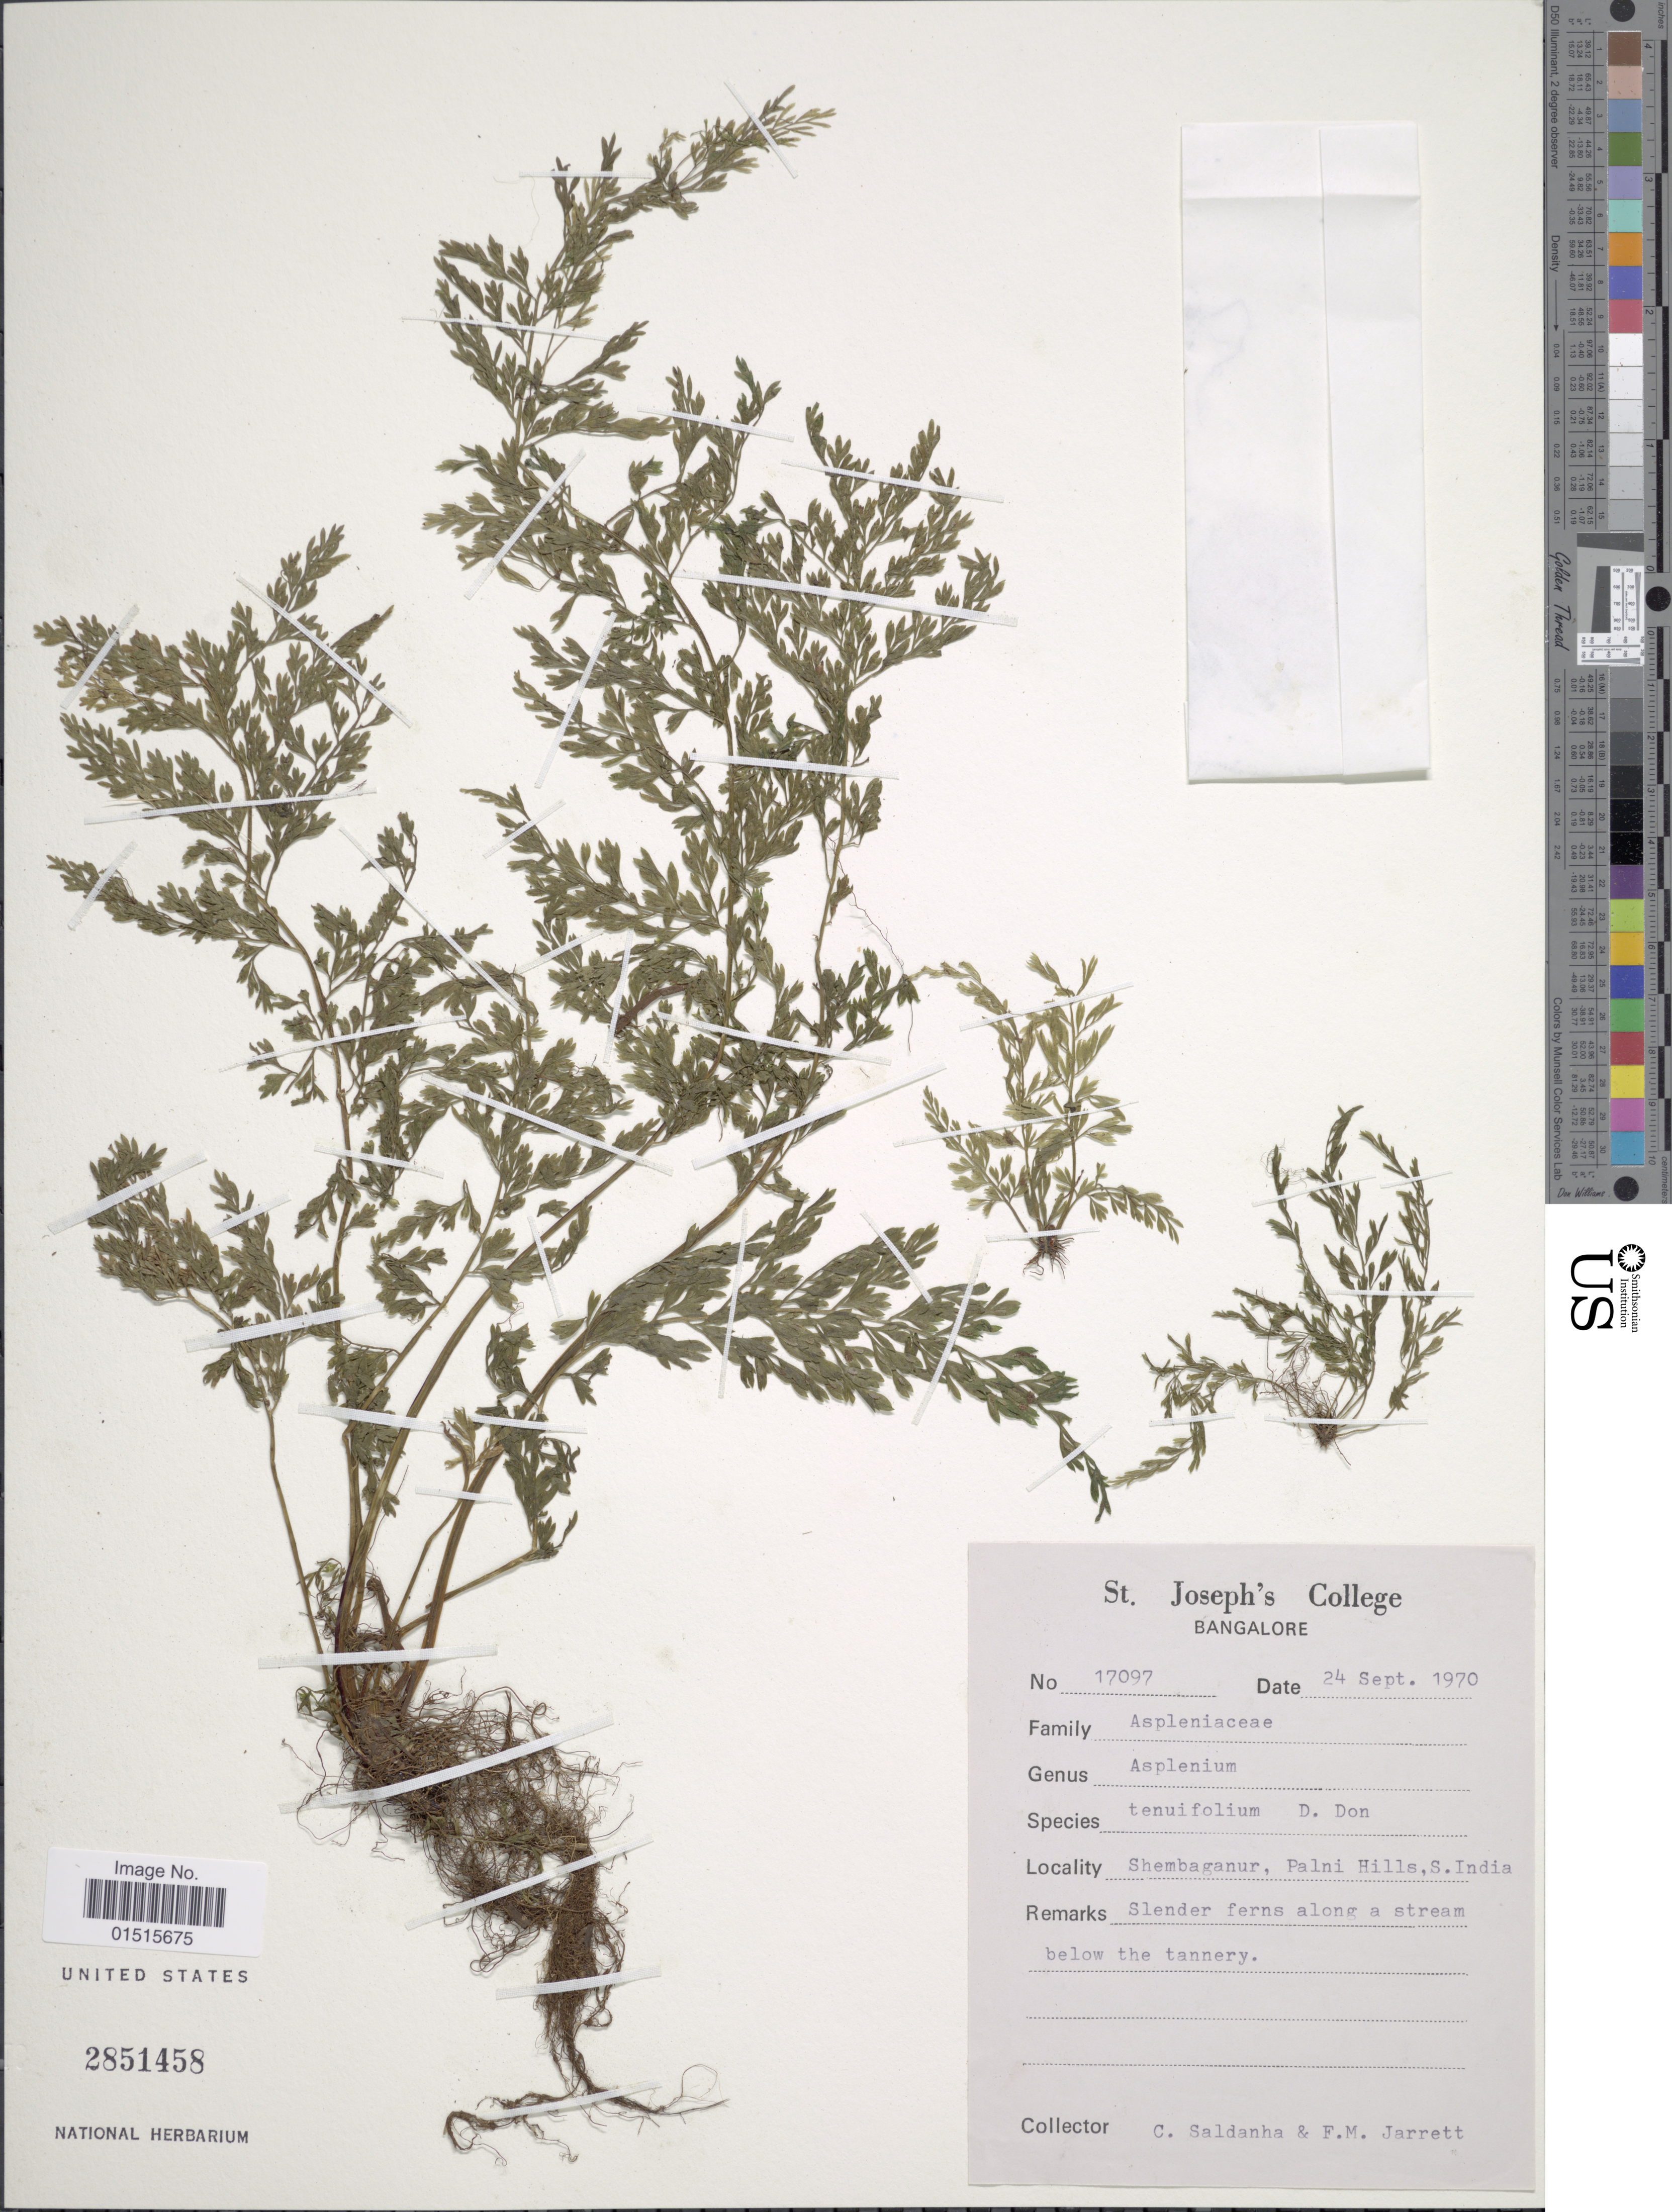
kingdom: Plantae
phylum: Tracheophyta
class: Polypodiopsida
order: Polypodiales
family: Aspleniaceae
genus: Asplenium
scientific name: Asplenium tenuifolium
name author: D. Don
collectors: C. Saldanha & F. M. Jarrett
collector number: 17097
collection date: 1970-09-24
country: India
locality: Bangalore, Shembaganur, Palni Hills, S. India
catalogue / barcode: US 2851458